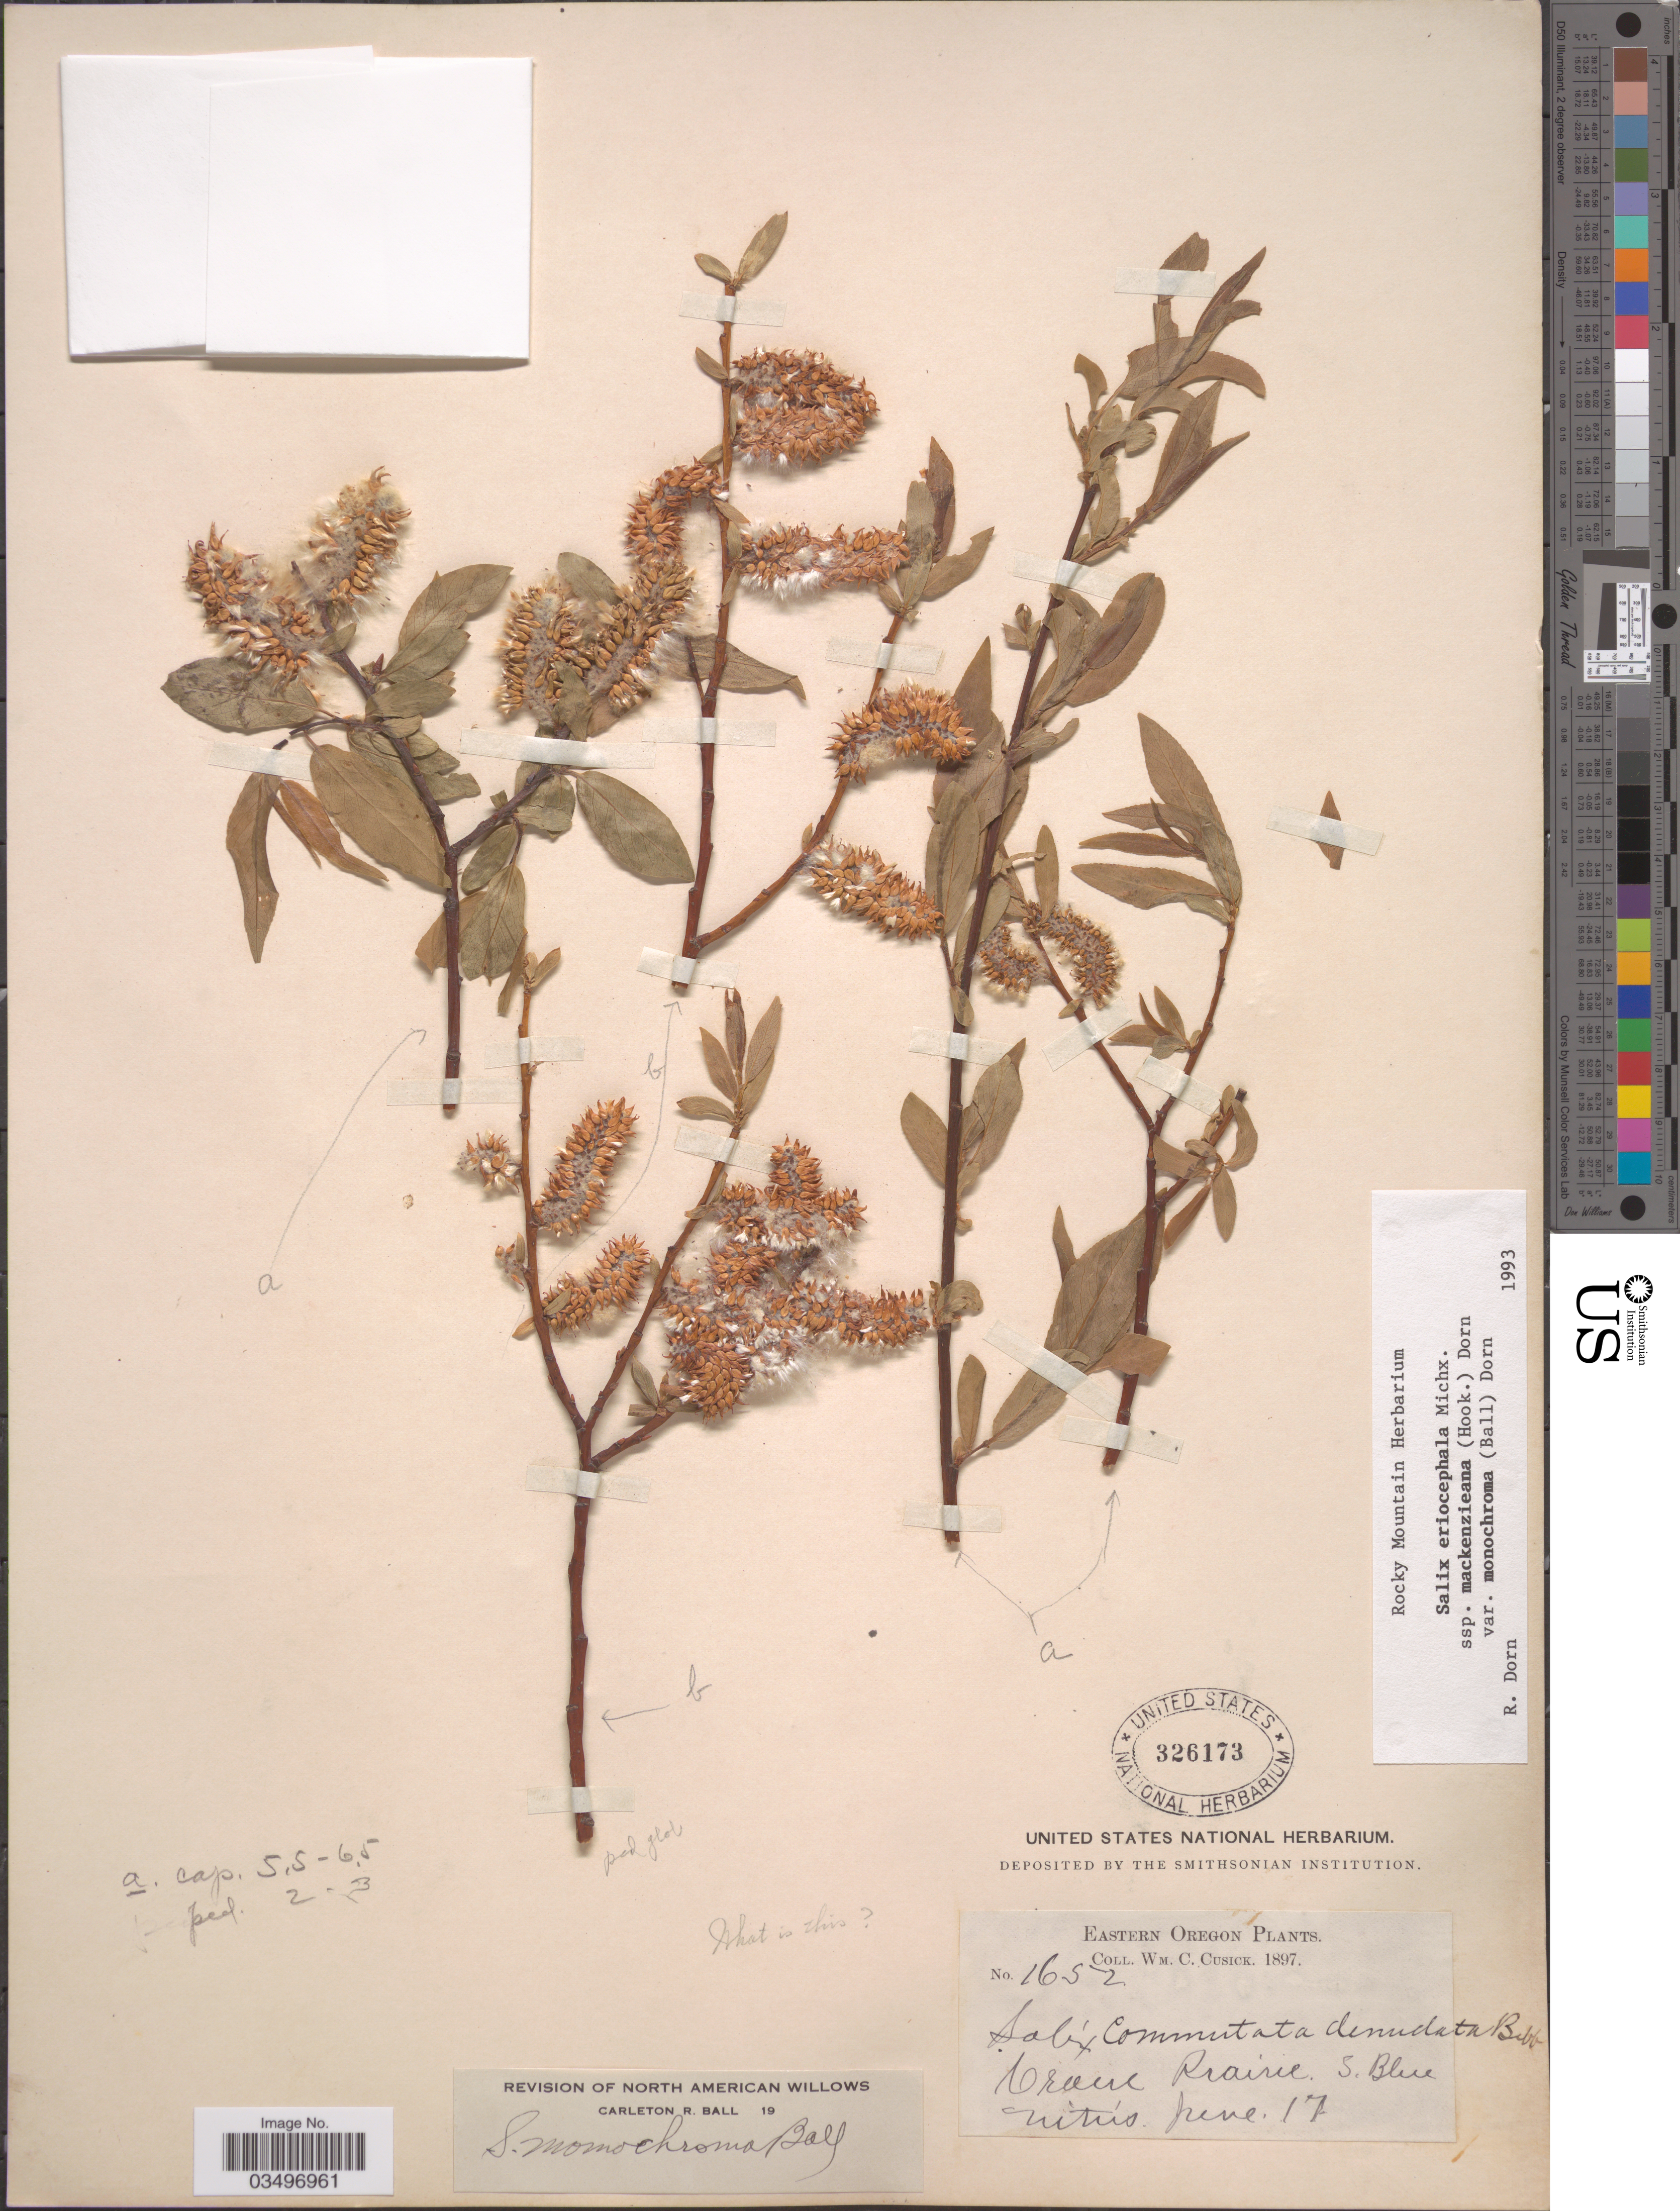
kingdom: Plantae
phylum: Tracheophyta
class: Magnoliopsida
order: Malpighiales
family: Salicaceae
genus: Salix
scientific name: Salix eriocephala var. monochroma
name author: (C.R. Ball) Dorn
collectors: W. C. Cusick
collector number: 1652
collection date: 1897-06-17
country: United States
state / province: Oregon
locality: Eastern Oregon. Greene Prairie. S. Blue Mtn's.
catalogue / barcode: US 326173